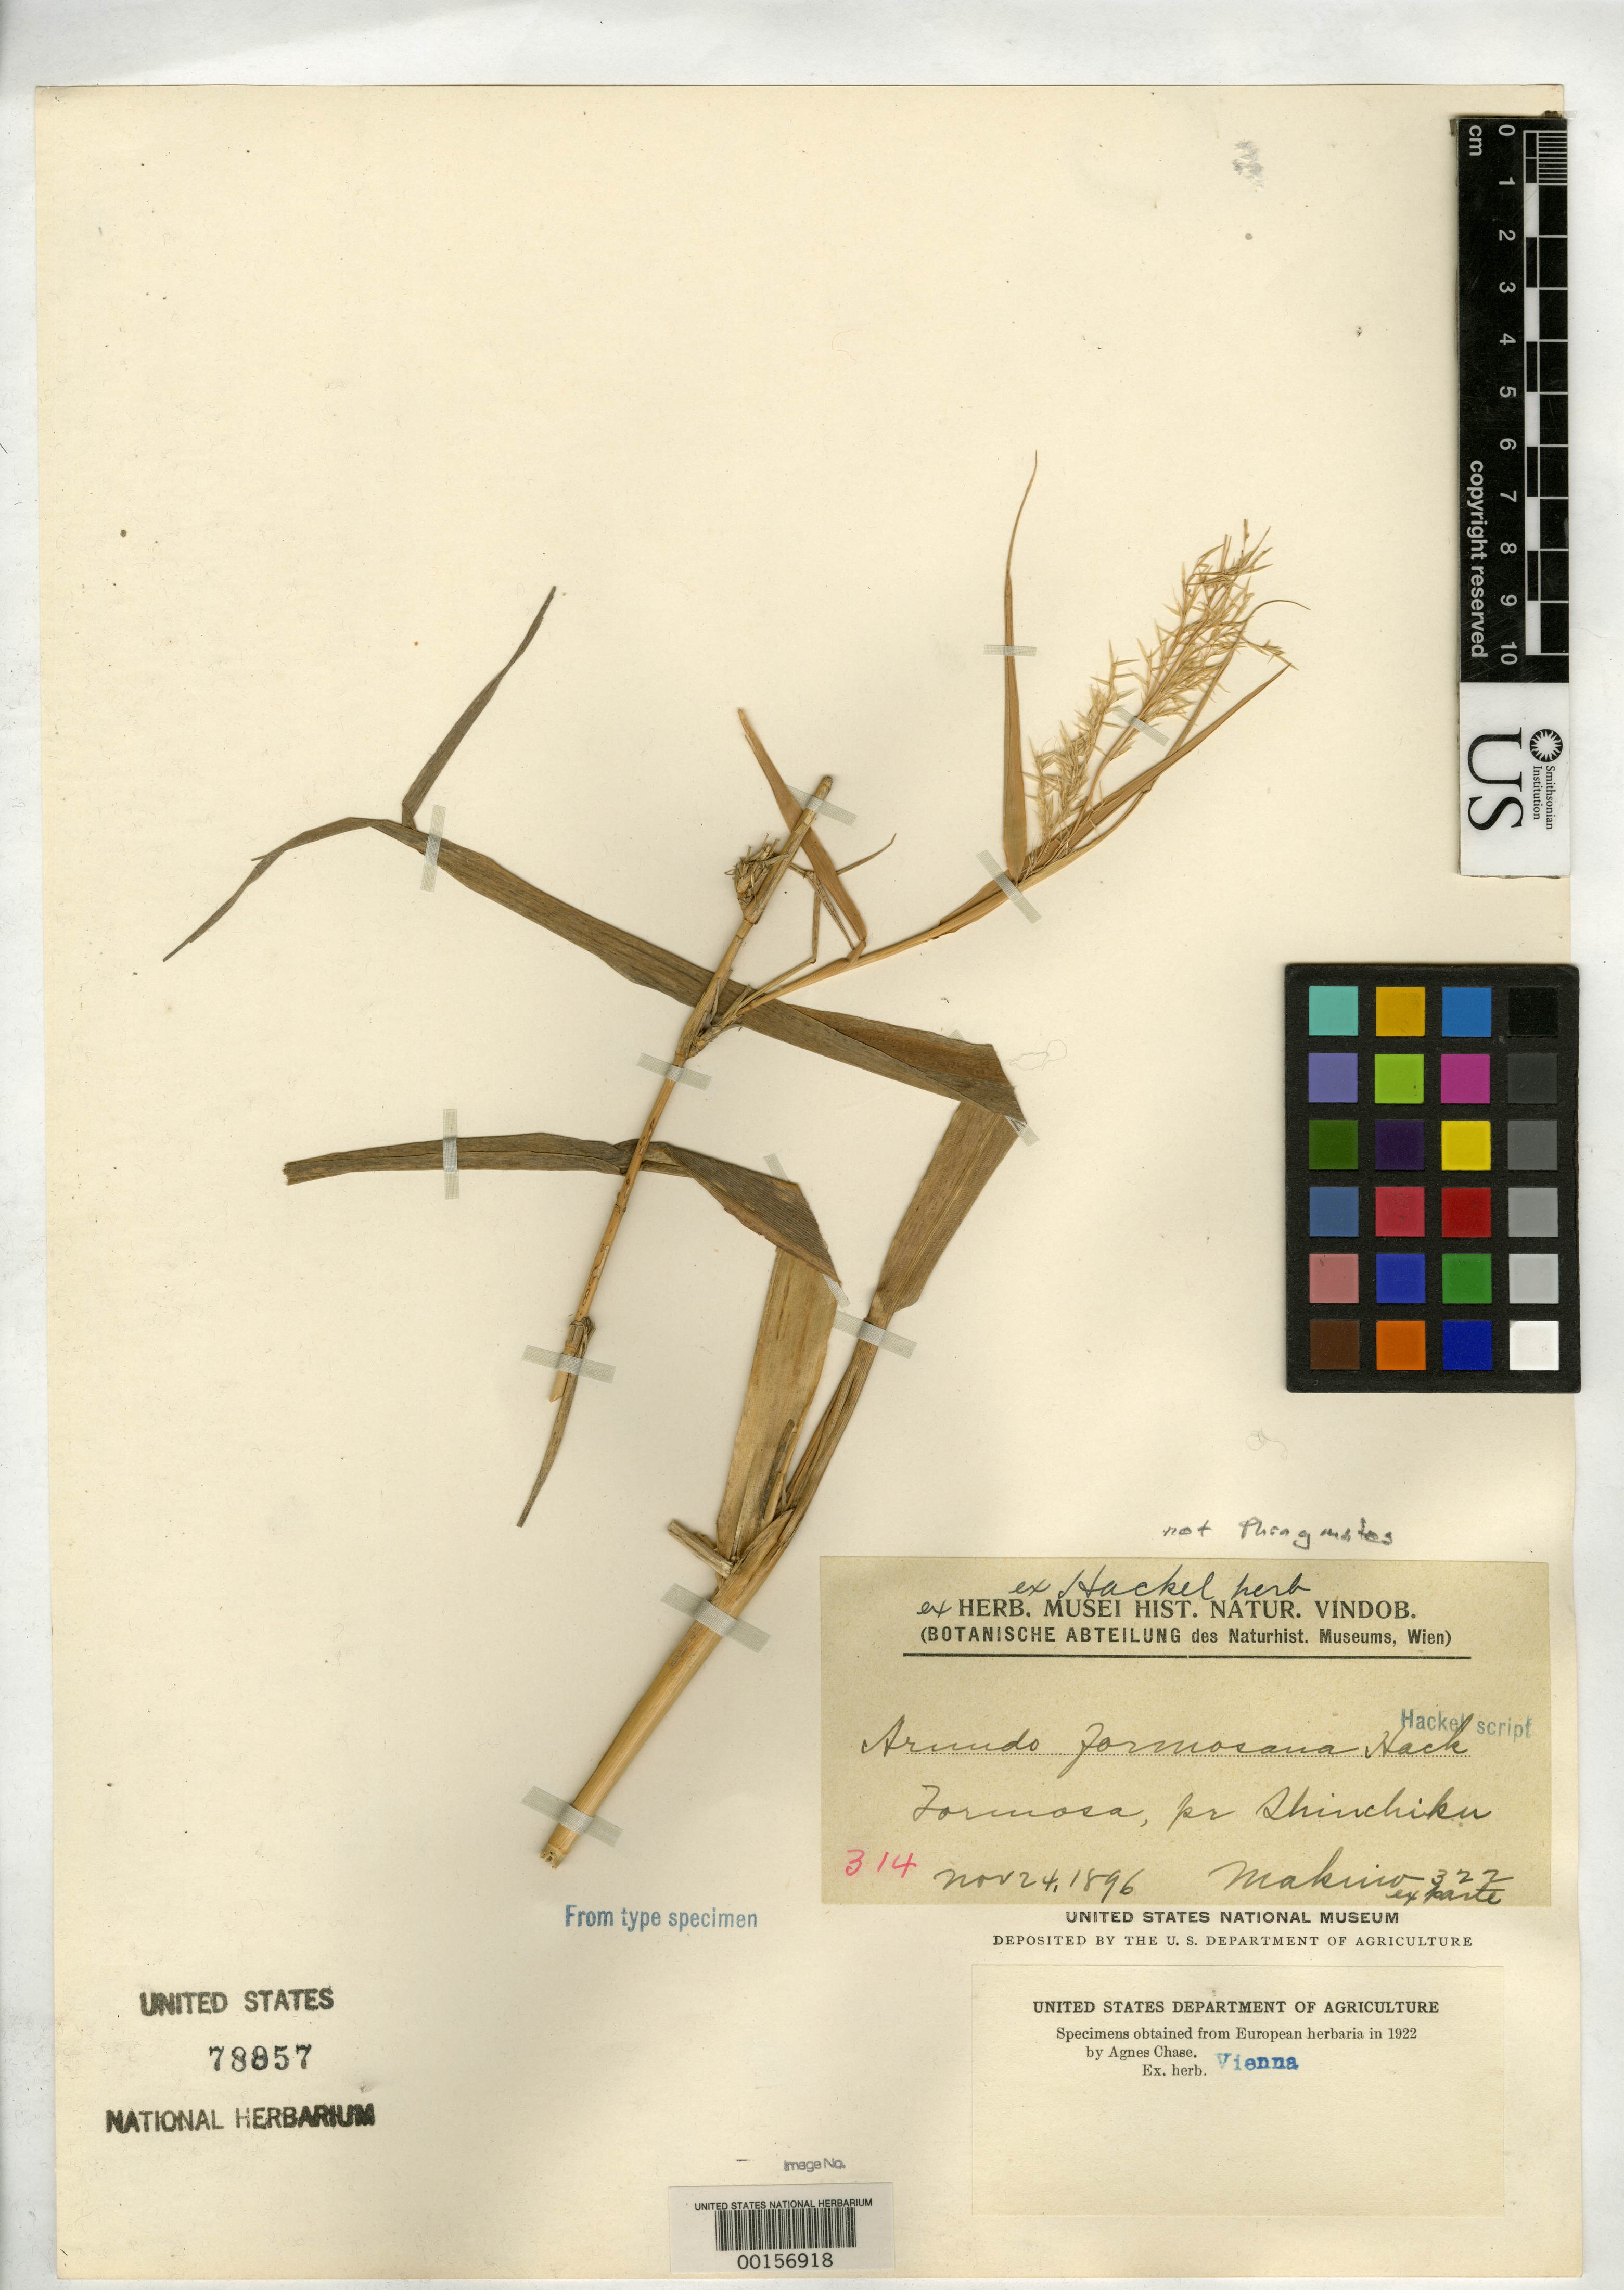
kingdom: Plantae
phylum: Tracheophyta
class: Liliopsida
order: Poales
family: Poaceae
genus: Arundo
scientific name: Arundo formosana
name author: Hack.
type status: Isotype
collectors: T. Makino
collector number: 322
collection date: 1896-11-24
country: Taiwan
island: Taiwan [Formosa]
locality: Formosa, pr. Shinchiku.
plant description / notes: Fragmentary material of type specimen ex herb. Hackel (Vienna). Contains infl. and lvs.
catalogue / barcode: US 78857